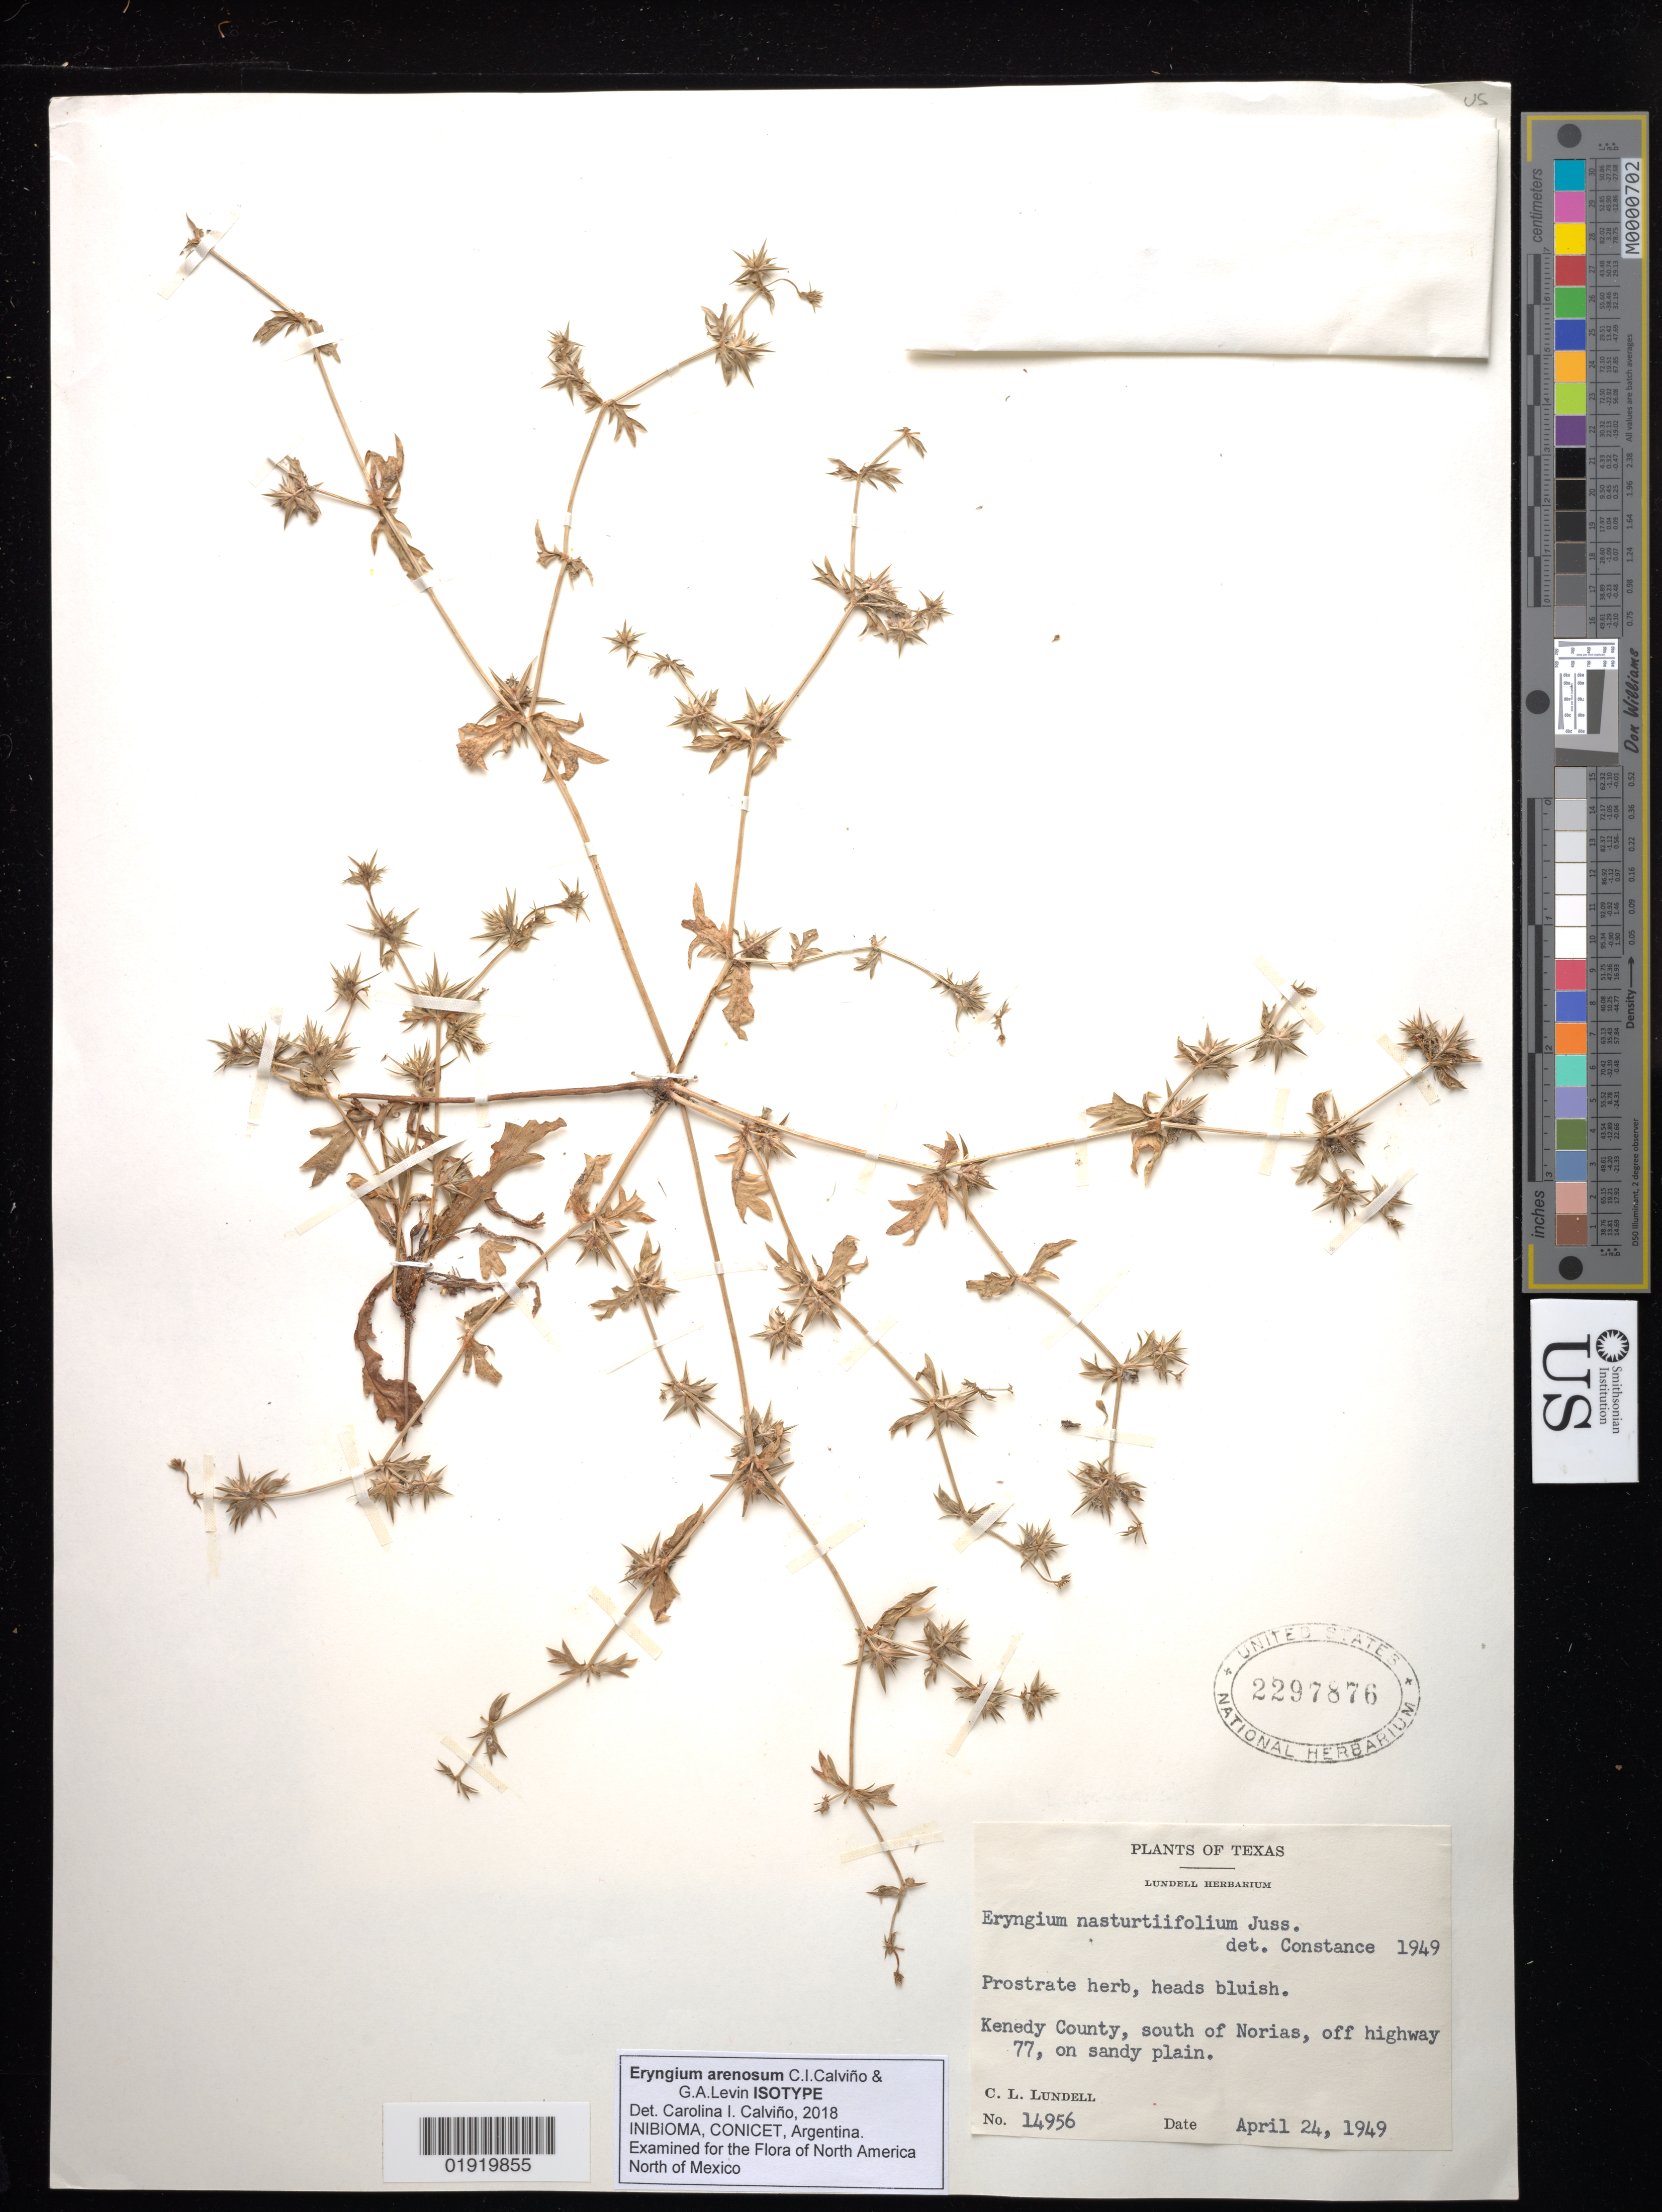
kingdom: Plantae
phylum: Tracheophyta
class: Magnoliopsida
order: Apiales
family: Apiaceae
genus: Eryngium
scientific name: Eryngium arenosum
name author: C.I. Calviño & G.A. Levin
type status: Isotype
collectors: C. L. Lundell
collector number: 14956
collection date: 1949-04-24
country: United States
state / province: Texas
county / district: Kenedy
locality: Kenedy County, south of Norias, off highway 77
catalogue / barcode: US 2297876